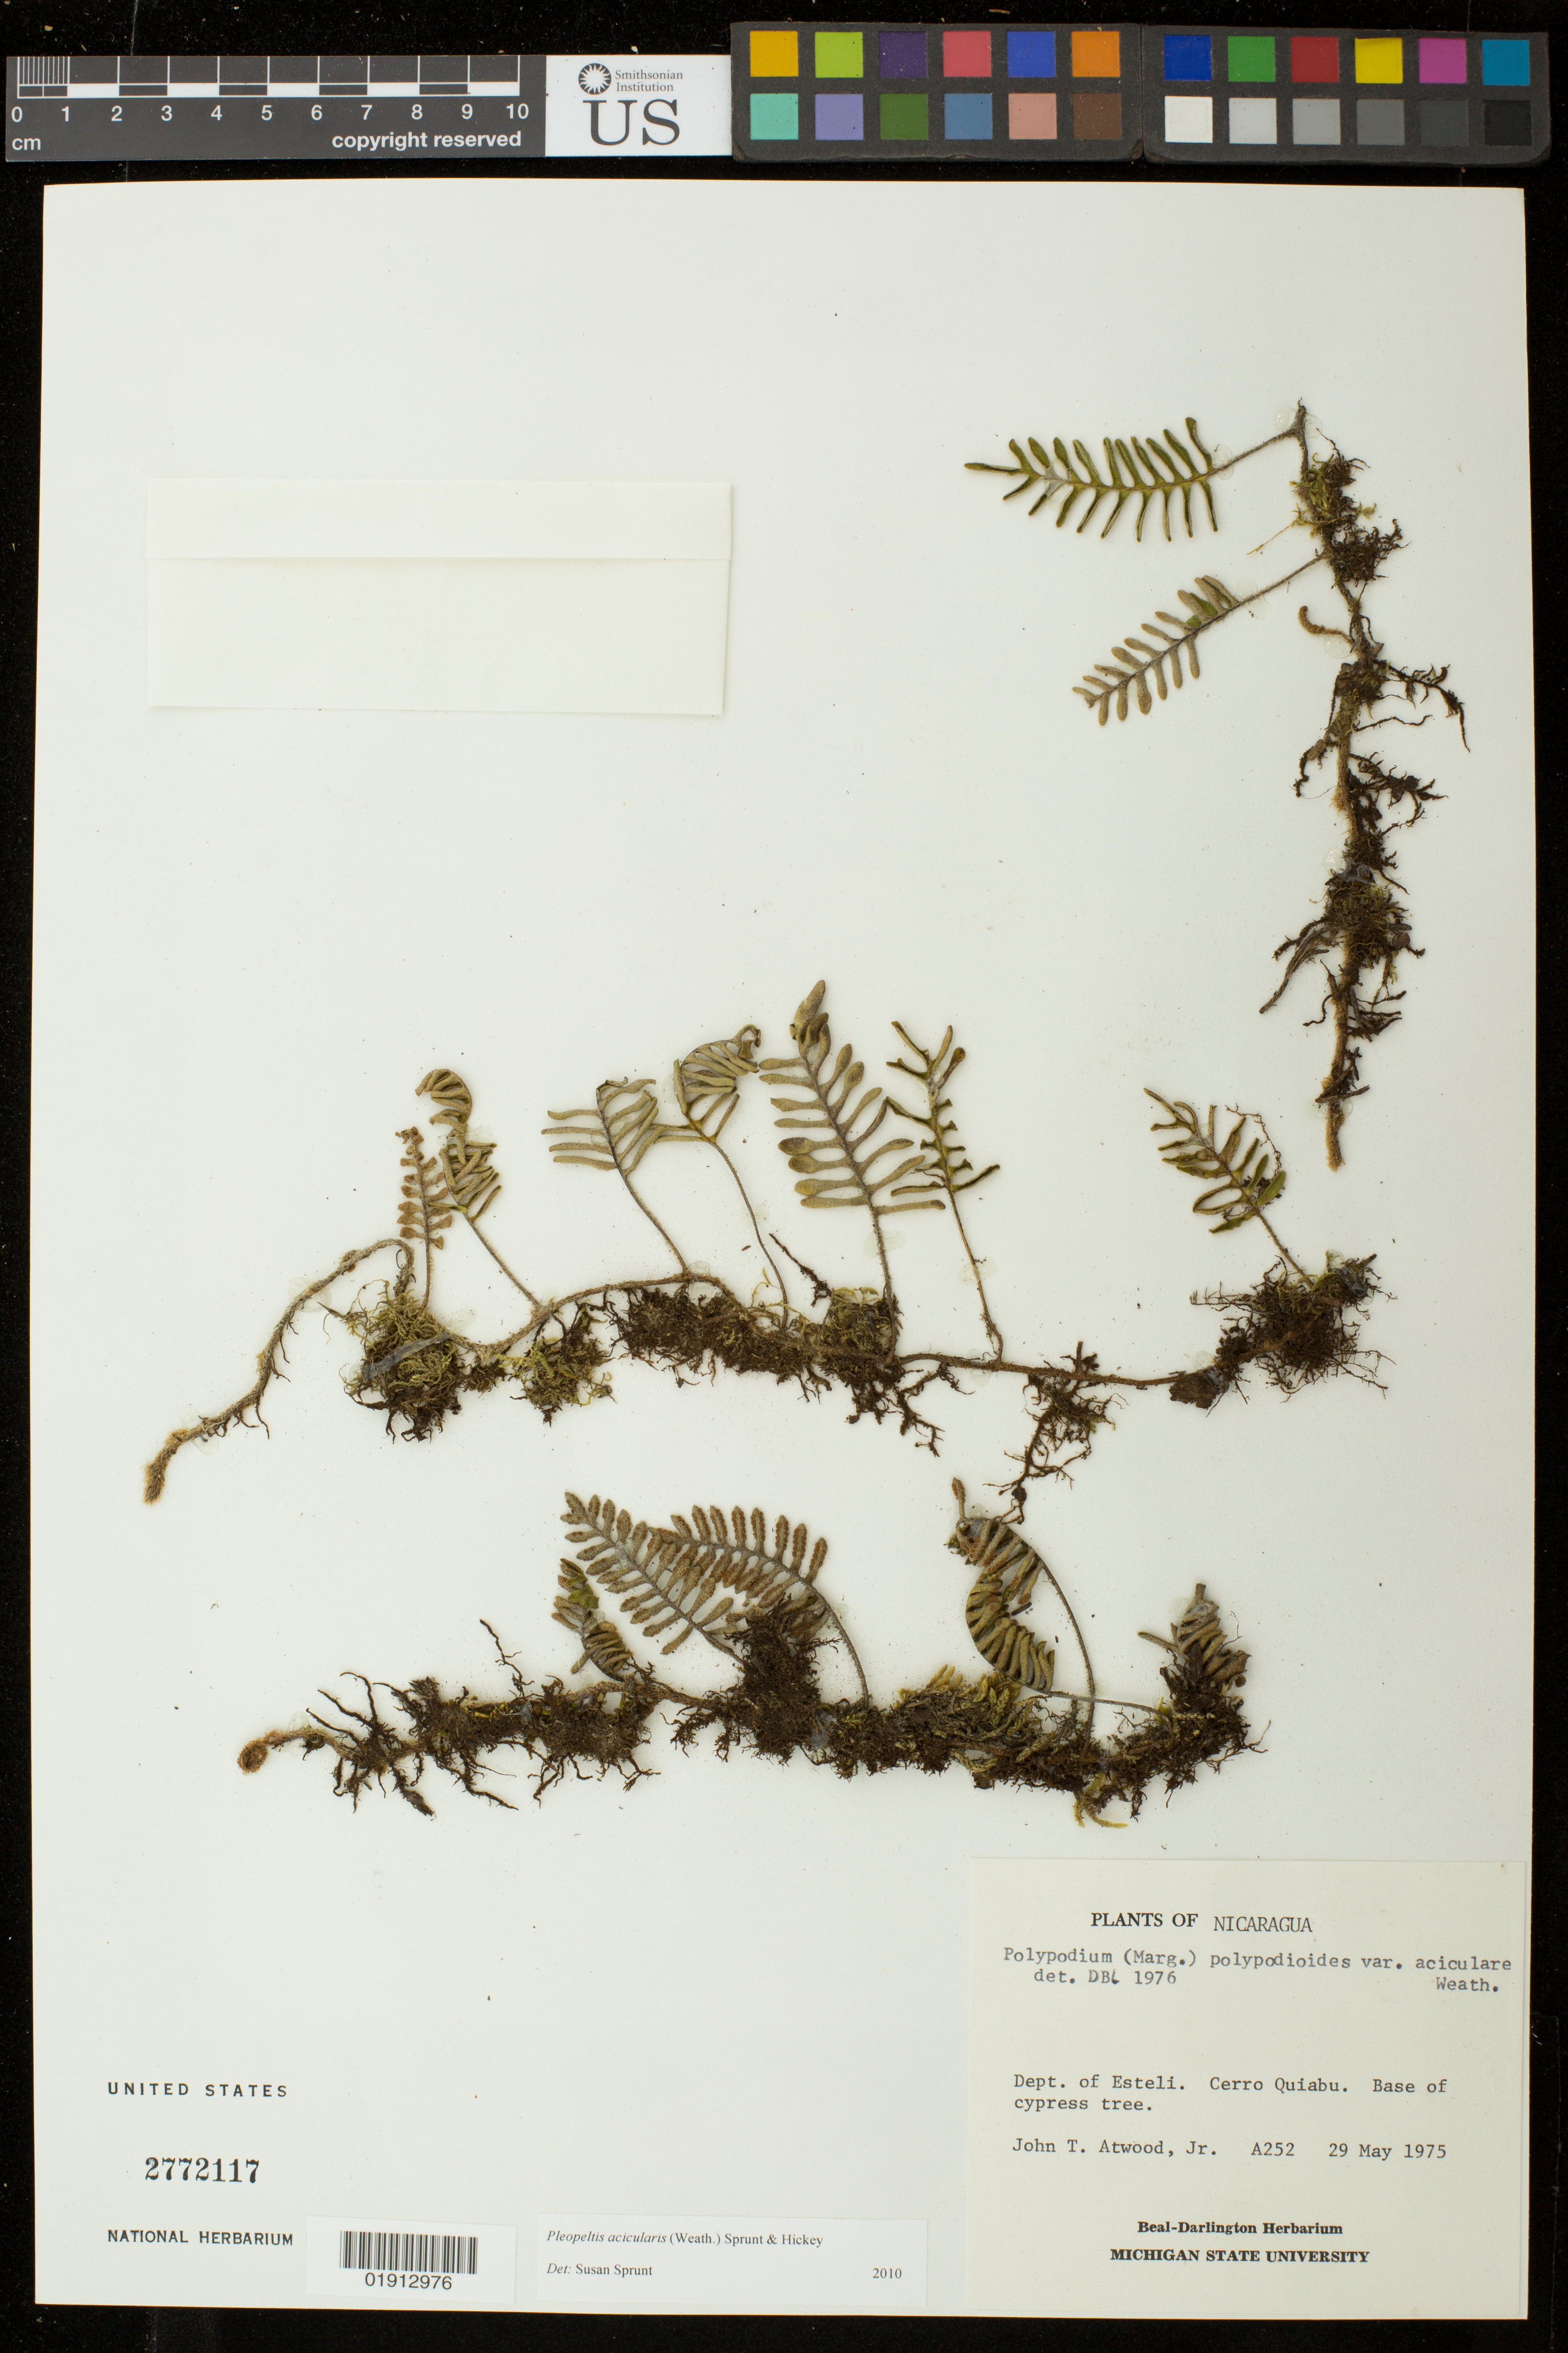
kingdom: Plantae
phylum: Tracheophyta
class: Polypodiopsida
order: Polypodiales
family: Polypodiaceae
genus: Pleopeltis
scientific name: Pleopeltis acicularis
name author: (Weath.) A.R. Sm. & Krömer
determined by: Sprunt, S. V.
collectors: J. T. Atwood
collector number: A252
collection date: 1975-05-29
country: Nicaragua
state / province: Estelí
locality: Cerro Quiabu.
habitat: Base of a cypress tree.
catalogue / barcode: US 2772117